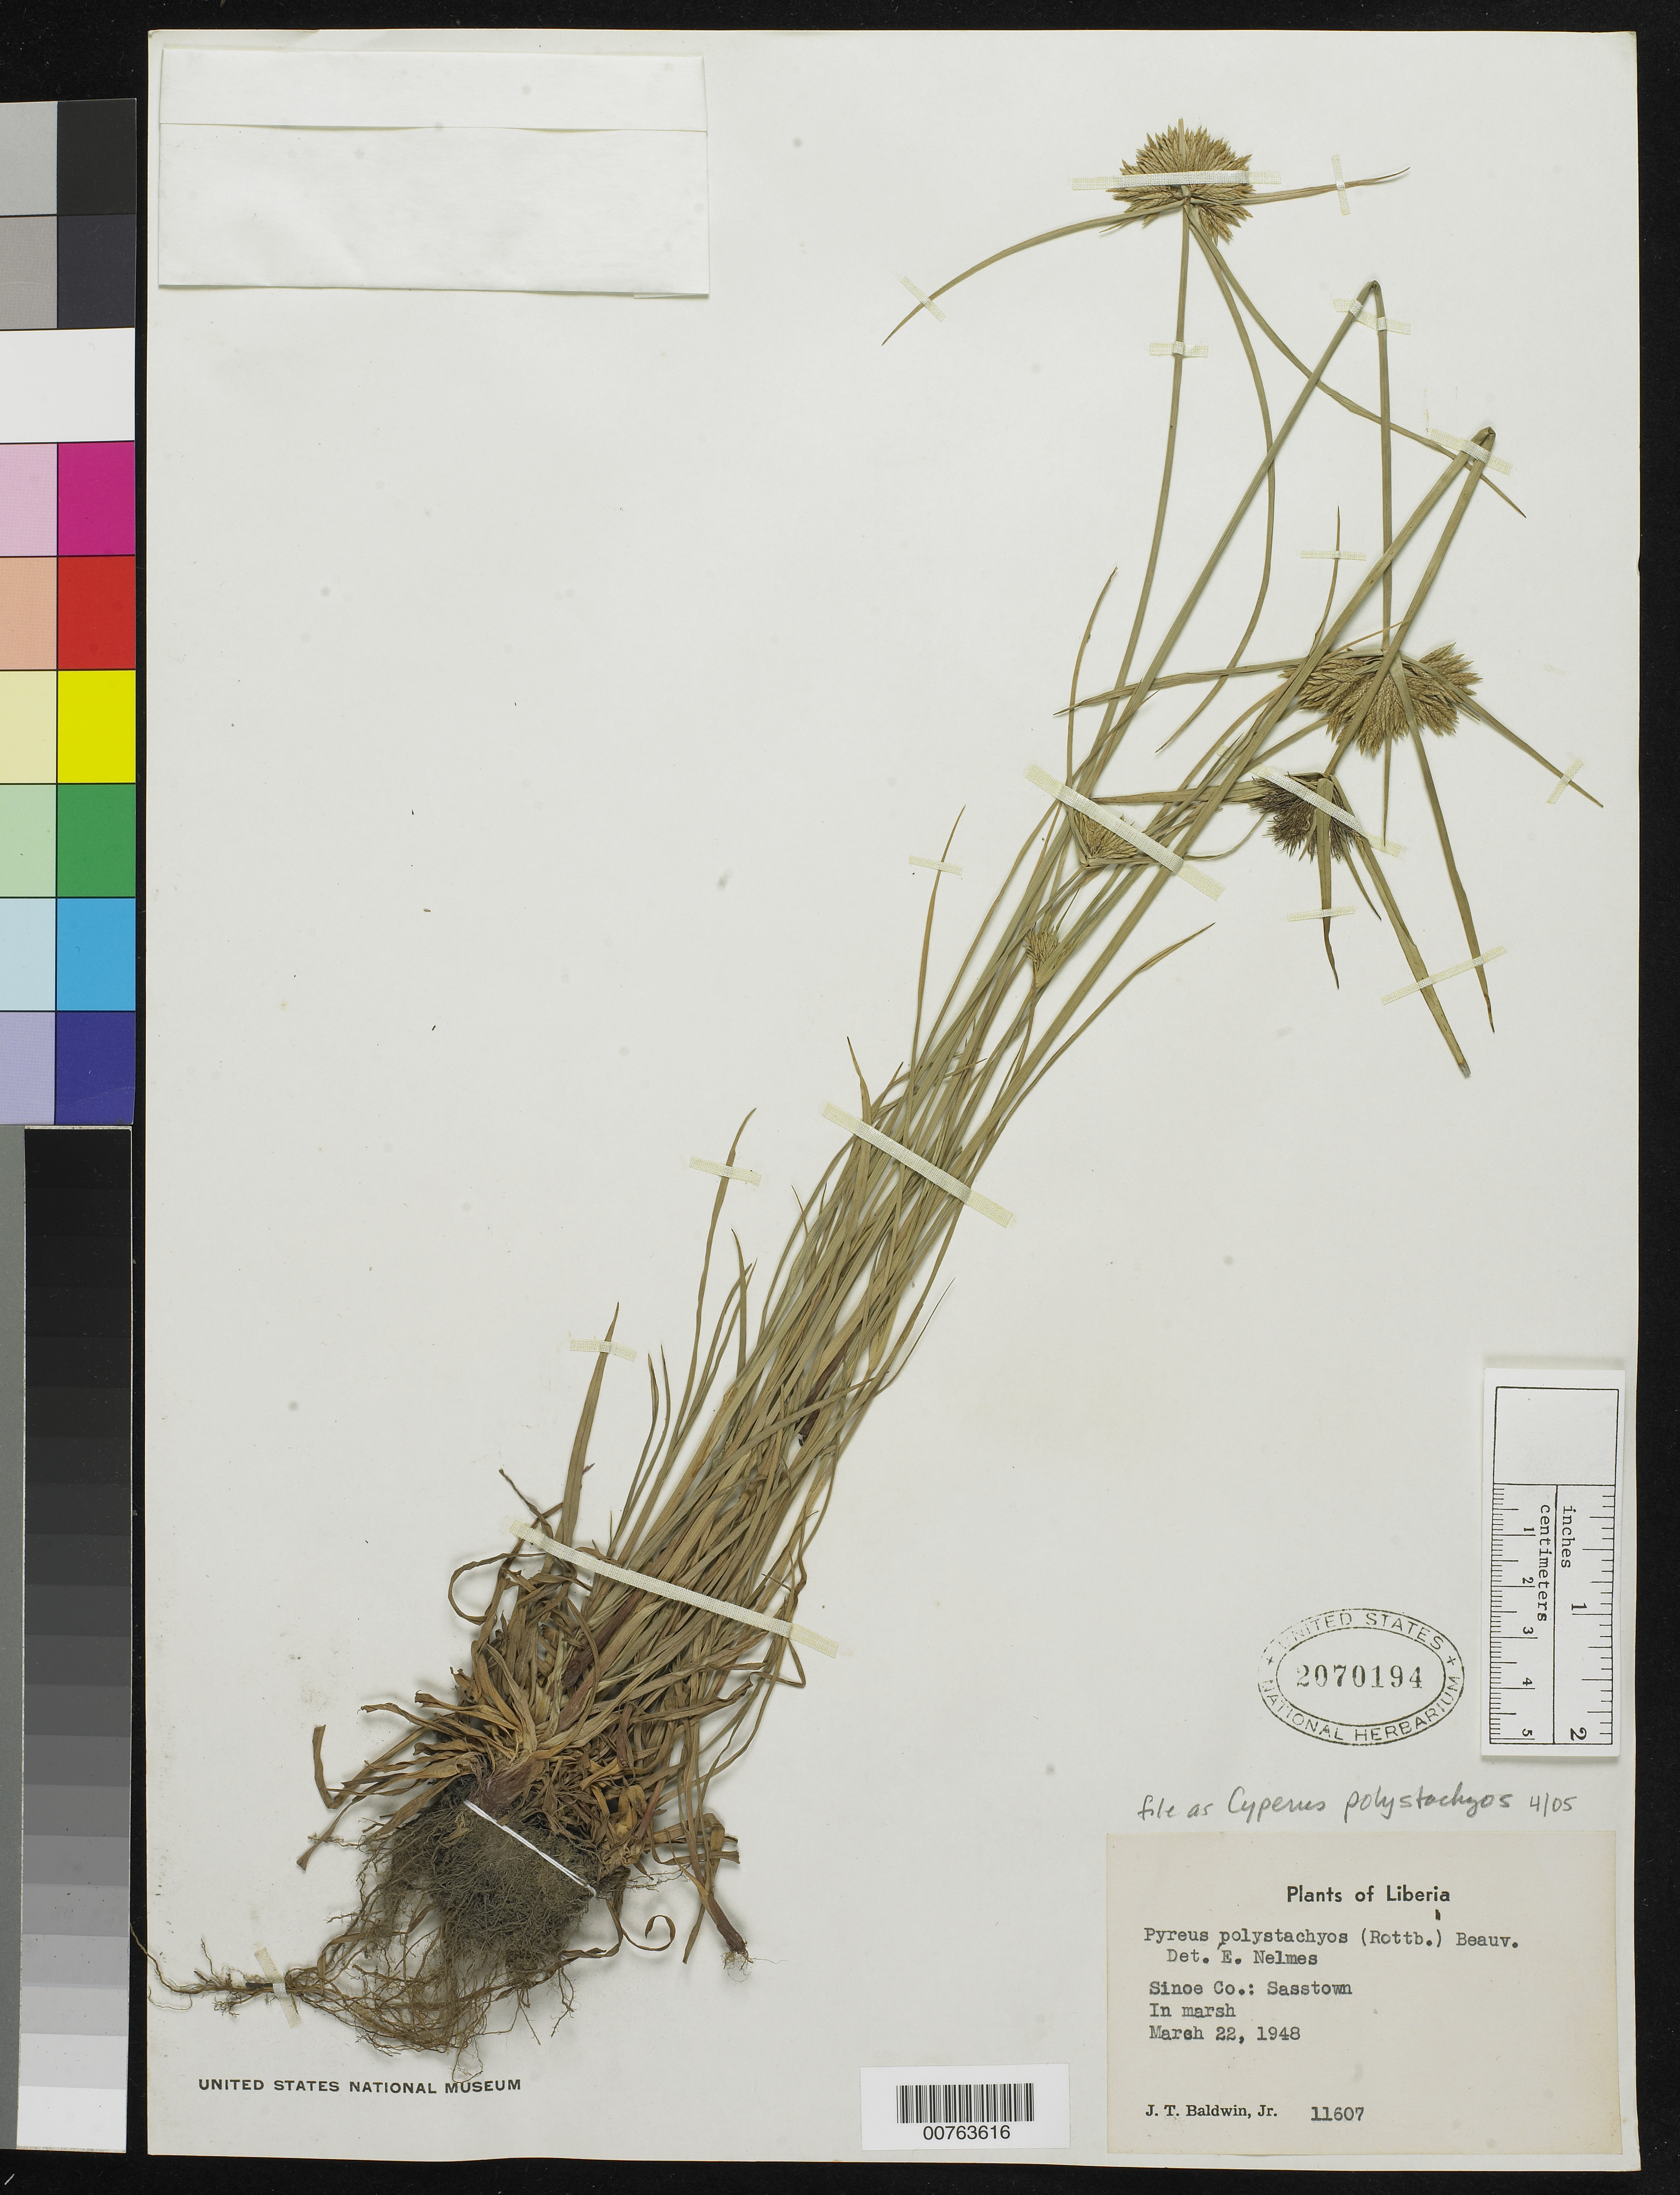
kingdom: Plantae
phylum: Tracheophyta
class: Liliopsida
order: Poales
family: Cyperaceae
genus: Cyperus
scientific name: Cyperus polystachyos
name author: Rottb.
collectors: J. T. Baldwin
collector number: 11607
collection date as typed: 22 Mar 1948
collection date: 1948-03-22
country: Liberia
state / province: Sinoe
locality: Sasstown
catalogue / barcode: US 2070194